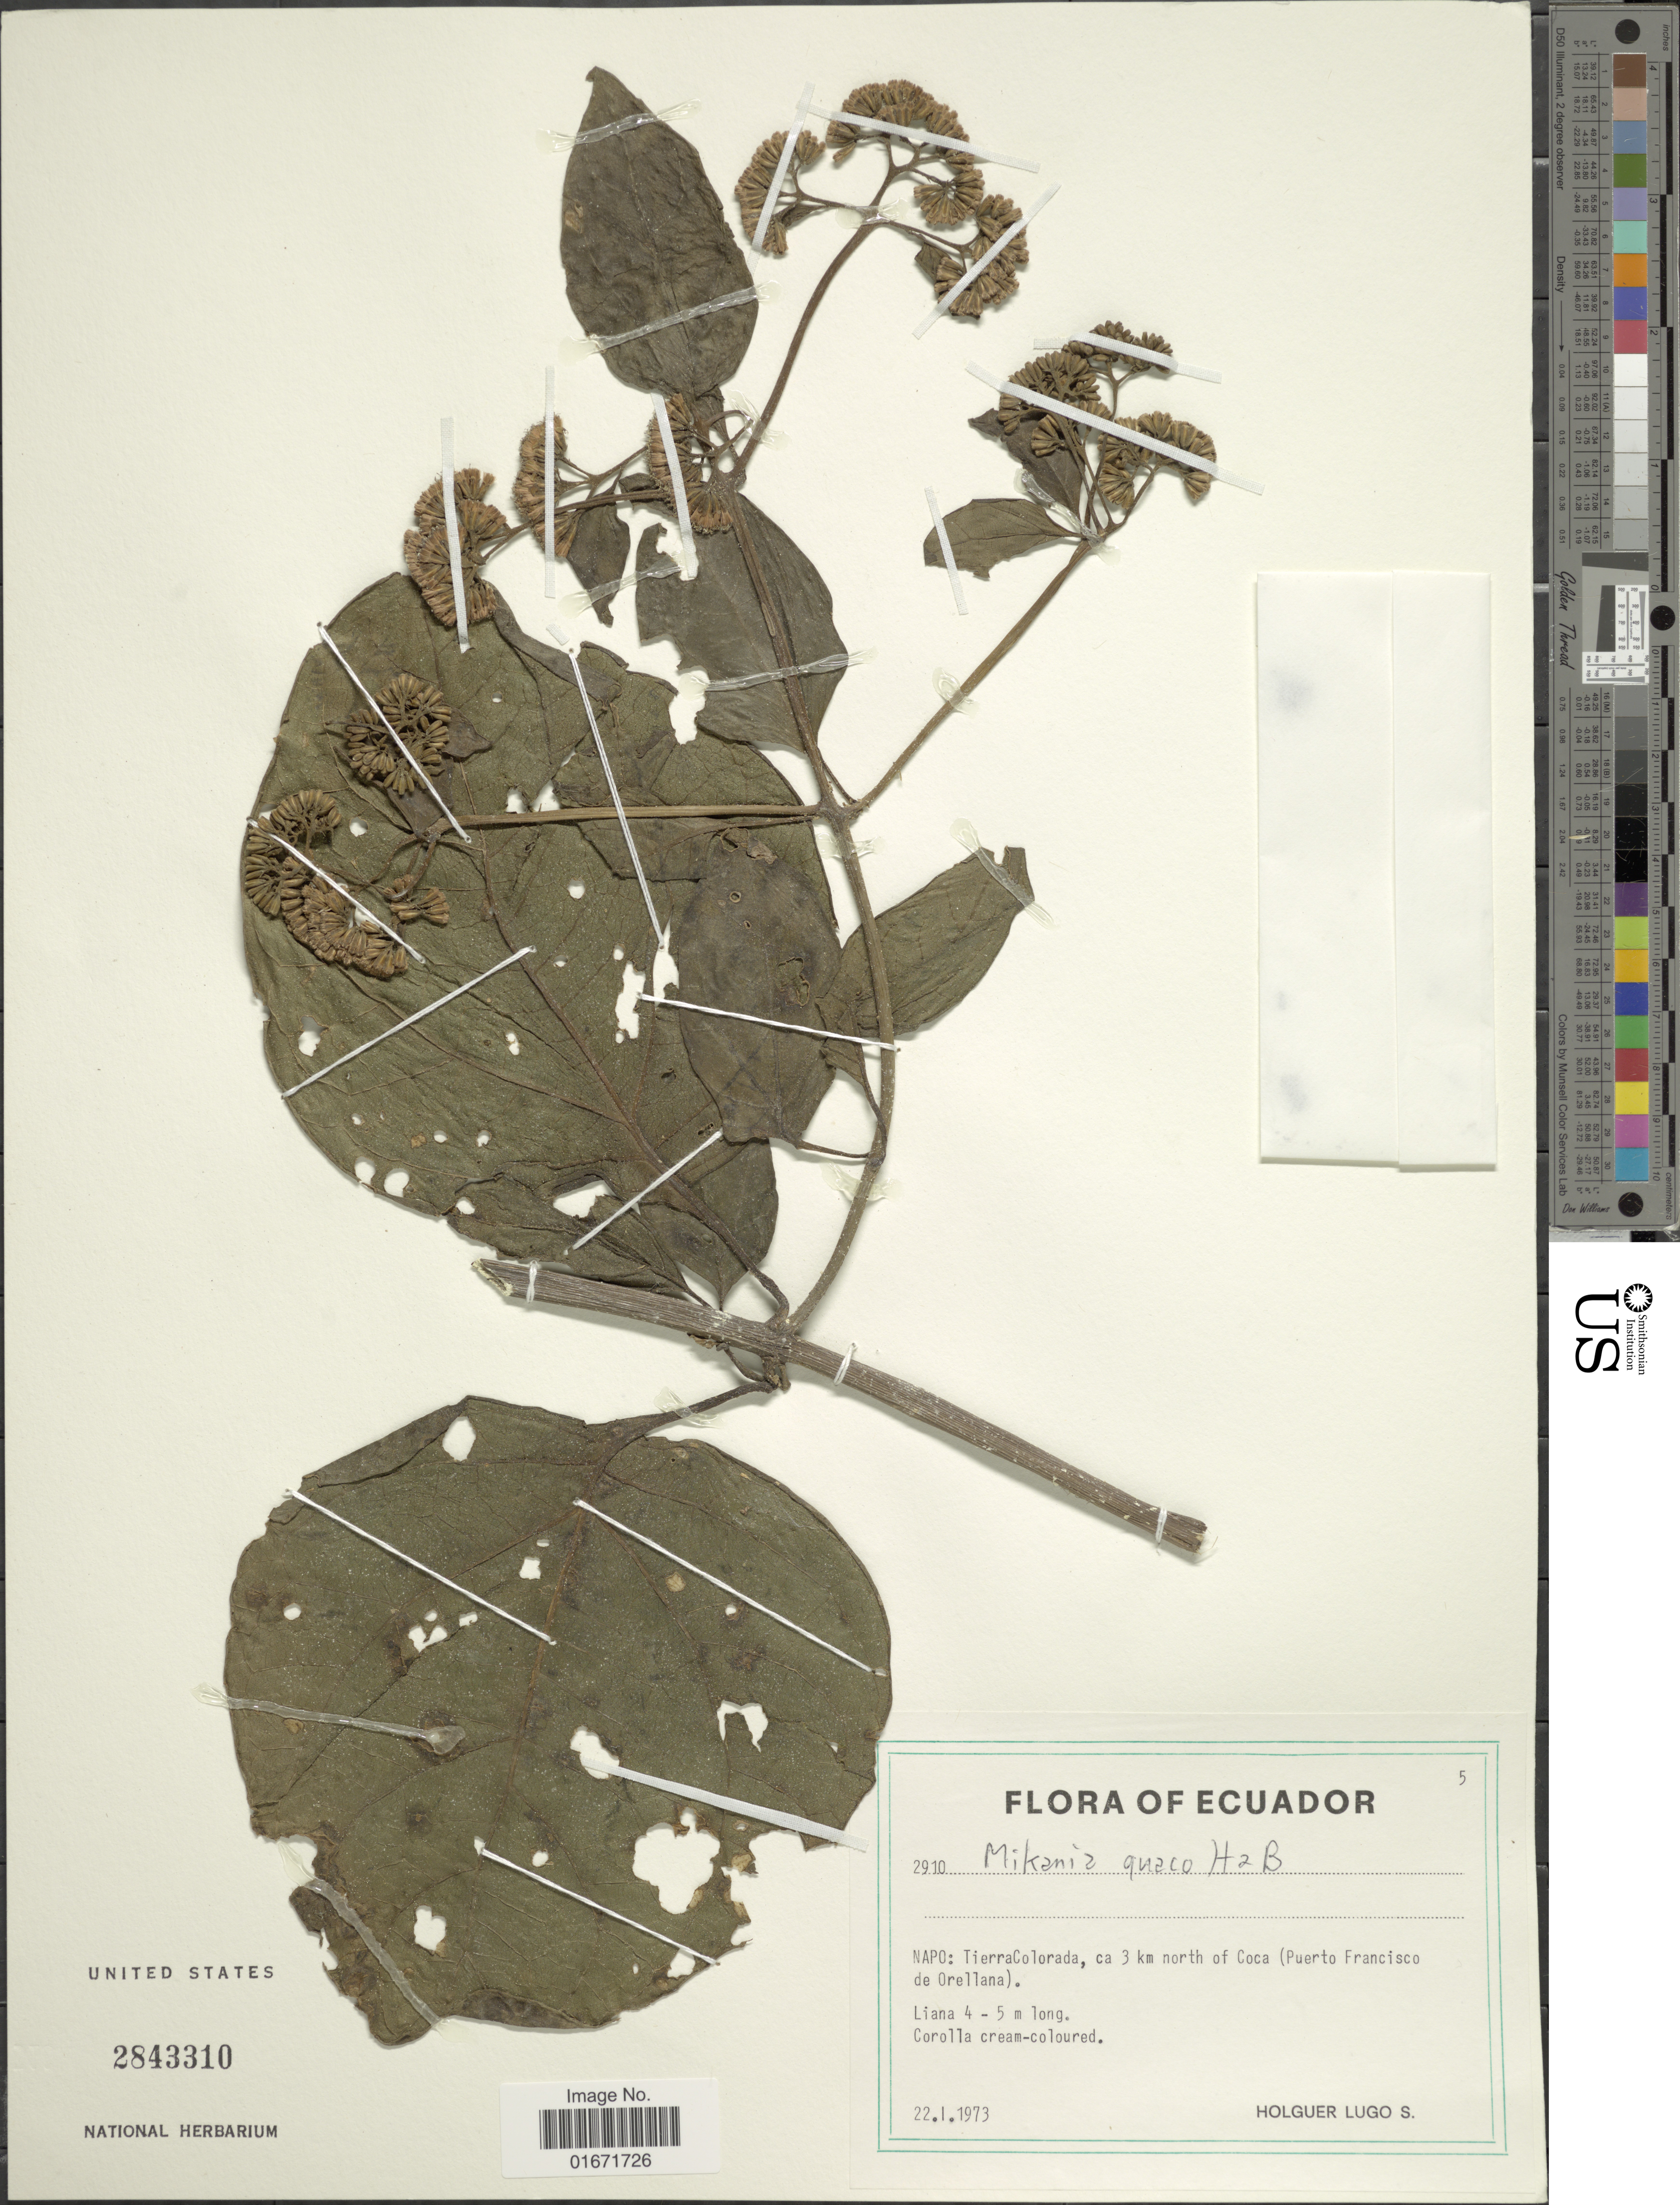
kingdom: Plantae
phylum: Tracheophyta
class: Magnoliopsida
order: Asterales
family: Asteraceae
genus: Mikania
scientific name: Mikania guaco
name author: Humb. & Bonpl.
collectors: H. Lugo S.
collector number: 2910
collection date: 1973-01-22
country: Ecuador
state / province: Napo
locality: Napo: Tierra Colorada, ca 3 km north of Coca (Puerto Francisco de Orellana)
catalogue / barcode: US 2843310